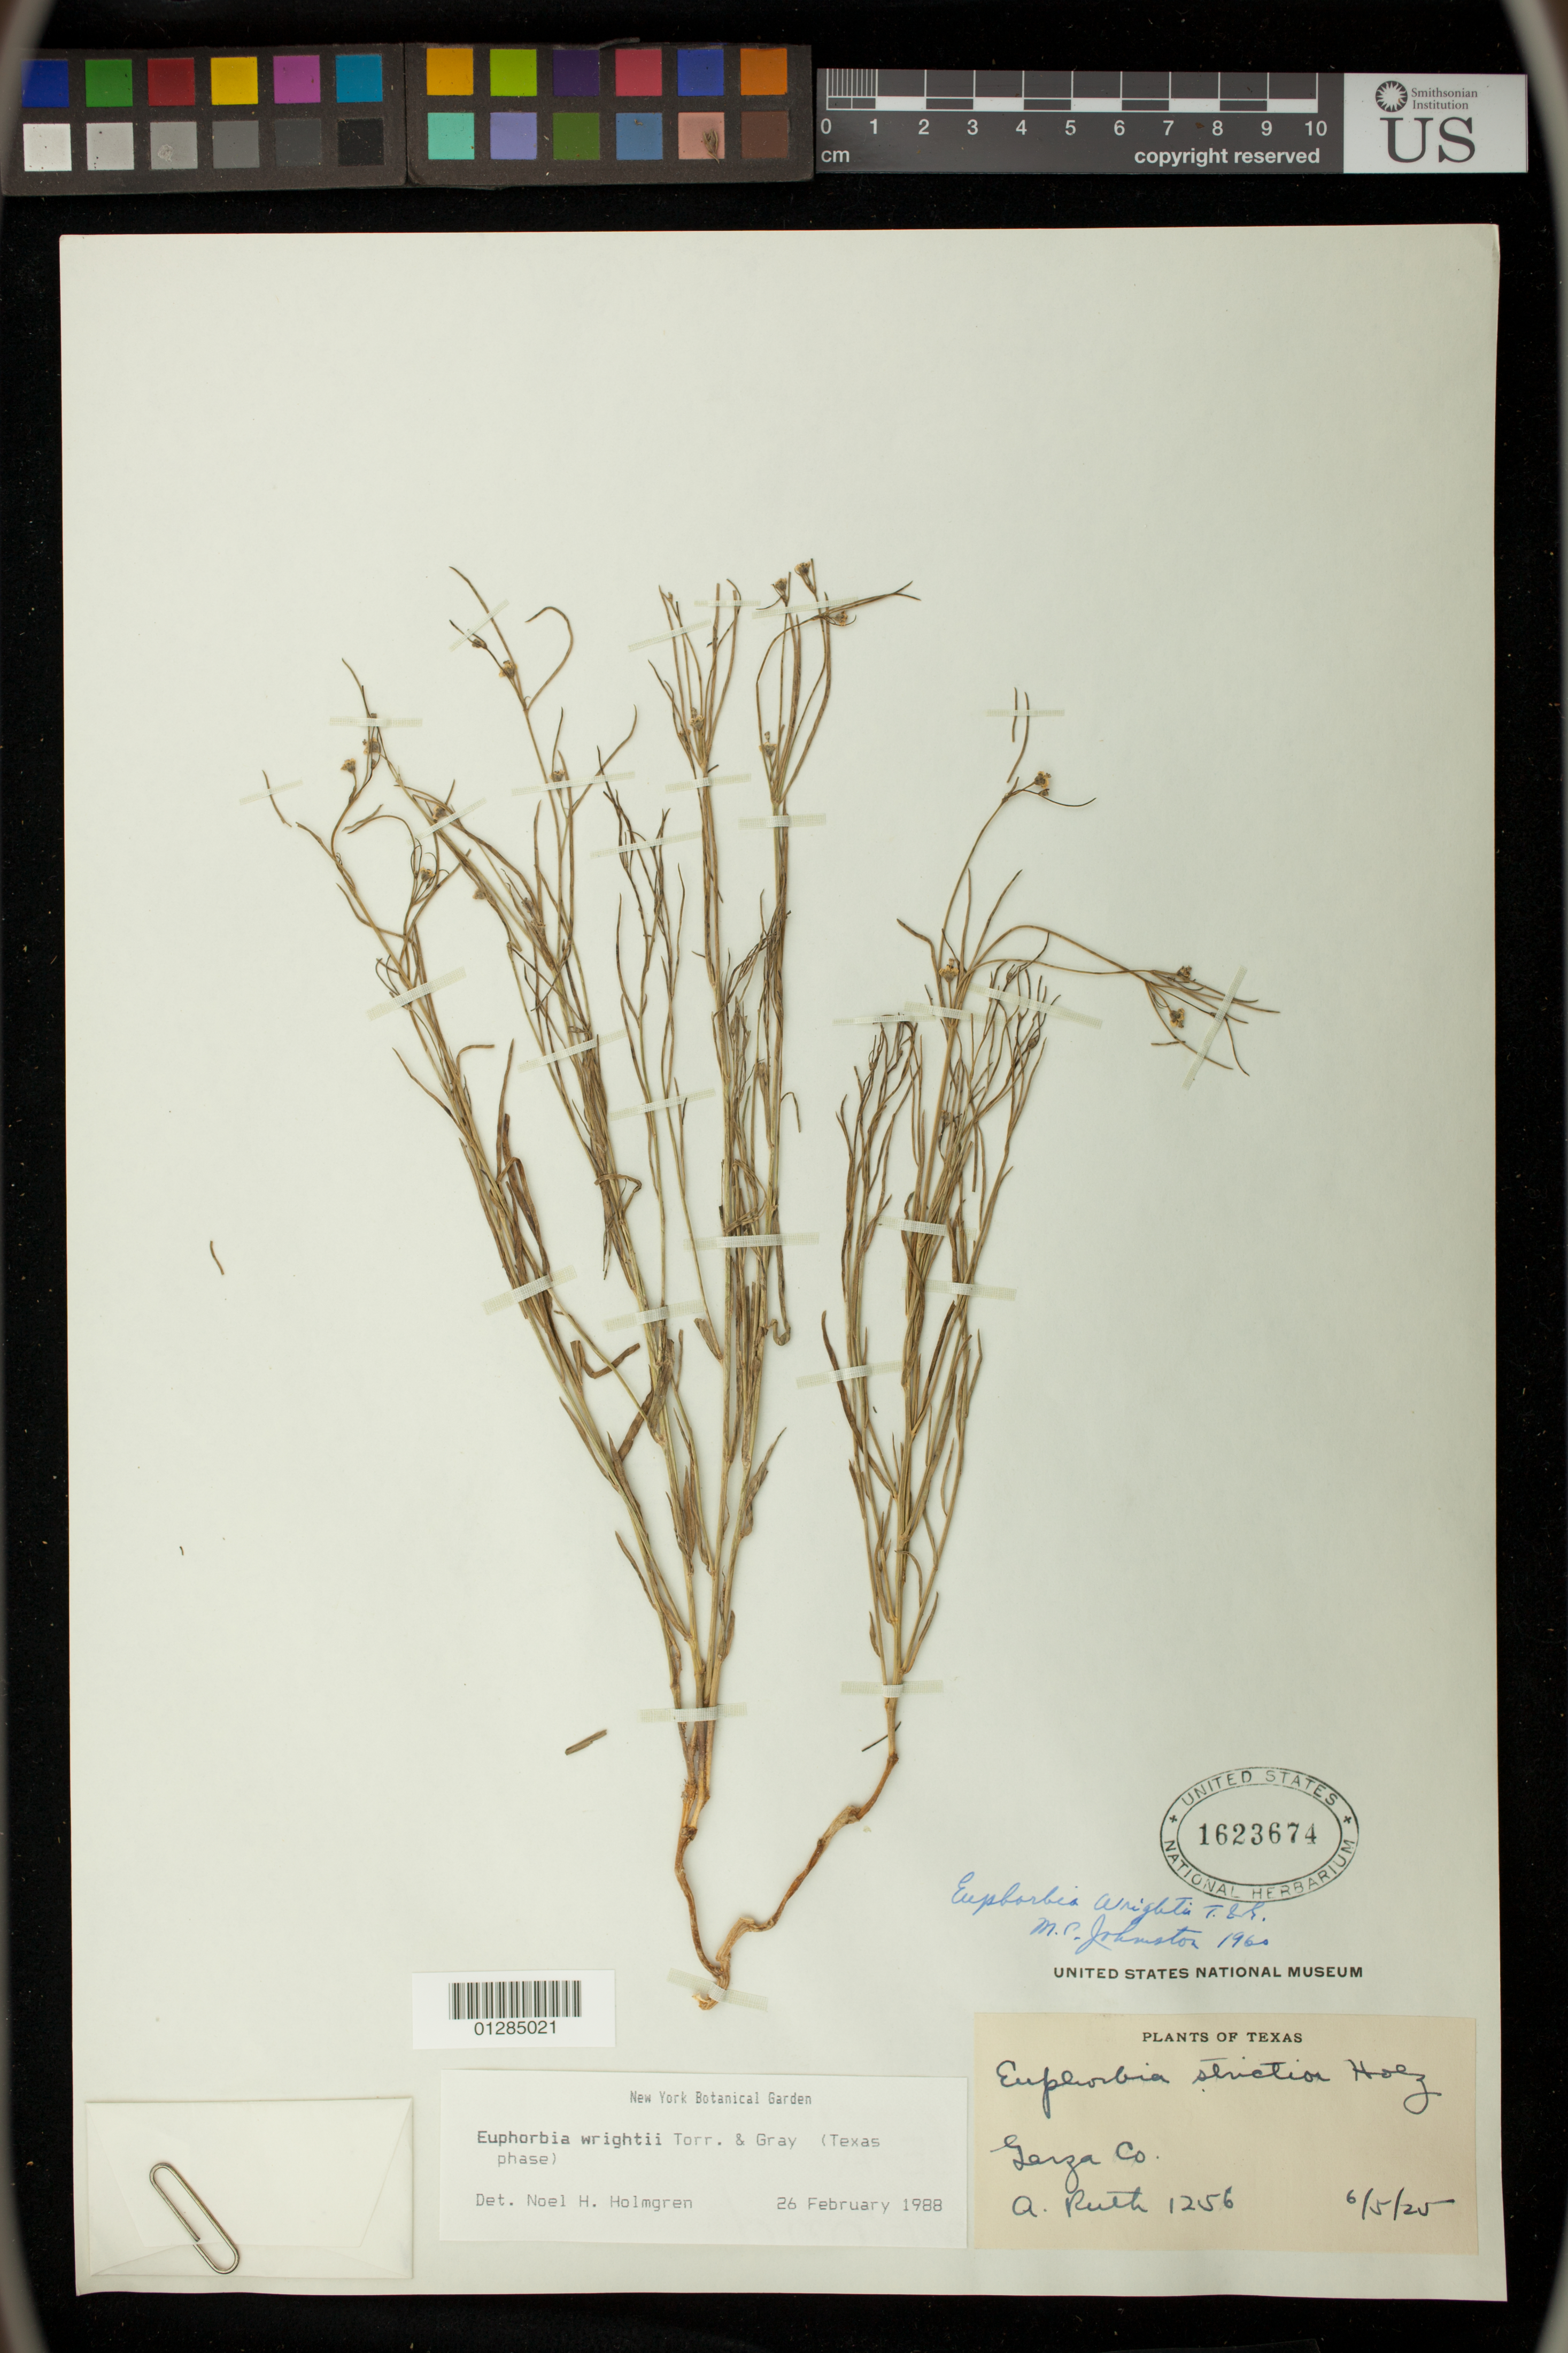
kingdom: Plantae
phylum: Tracheophyta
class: Magnoliopsida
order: Malpighiales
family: Euphorbiaceae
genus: Euphorbia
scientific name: Euphorbia wrightii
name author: Torr. & A. Gray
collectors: A. Ruth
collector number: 1256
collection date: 1925-06-05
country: United States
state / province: Texas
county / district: Garza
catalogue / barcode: US 1623674